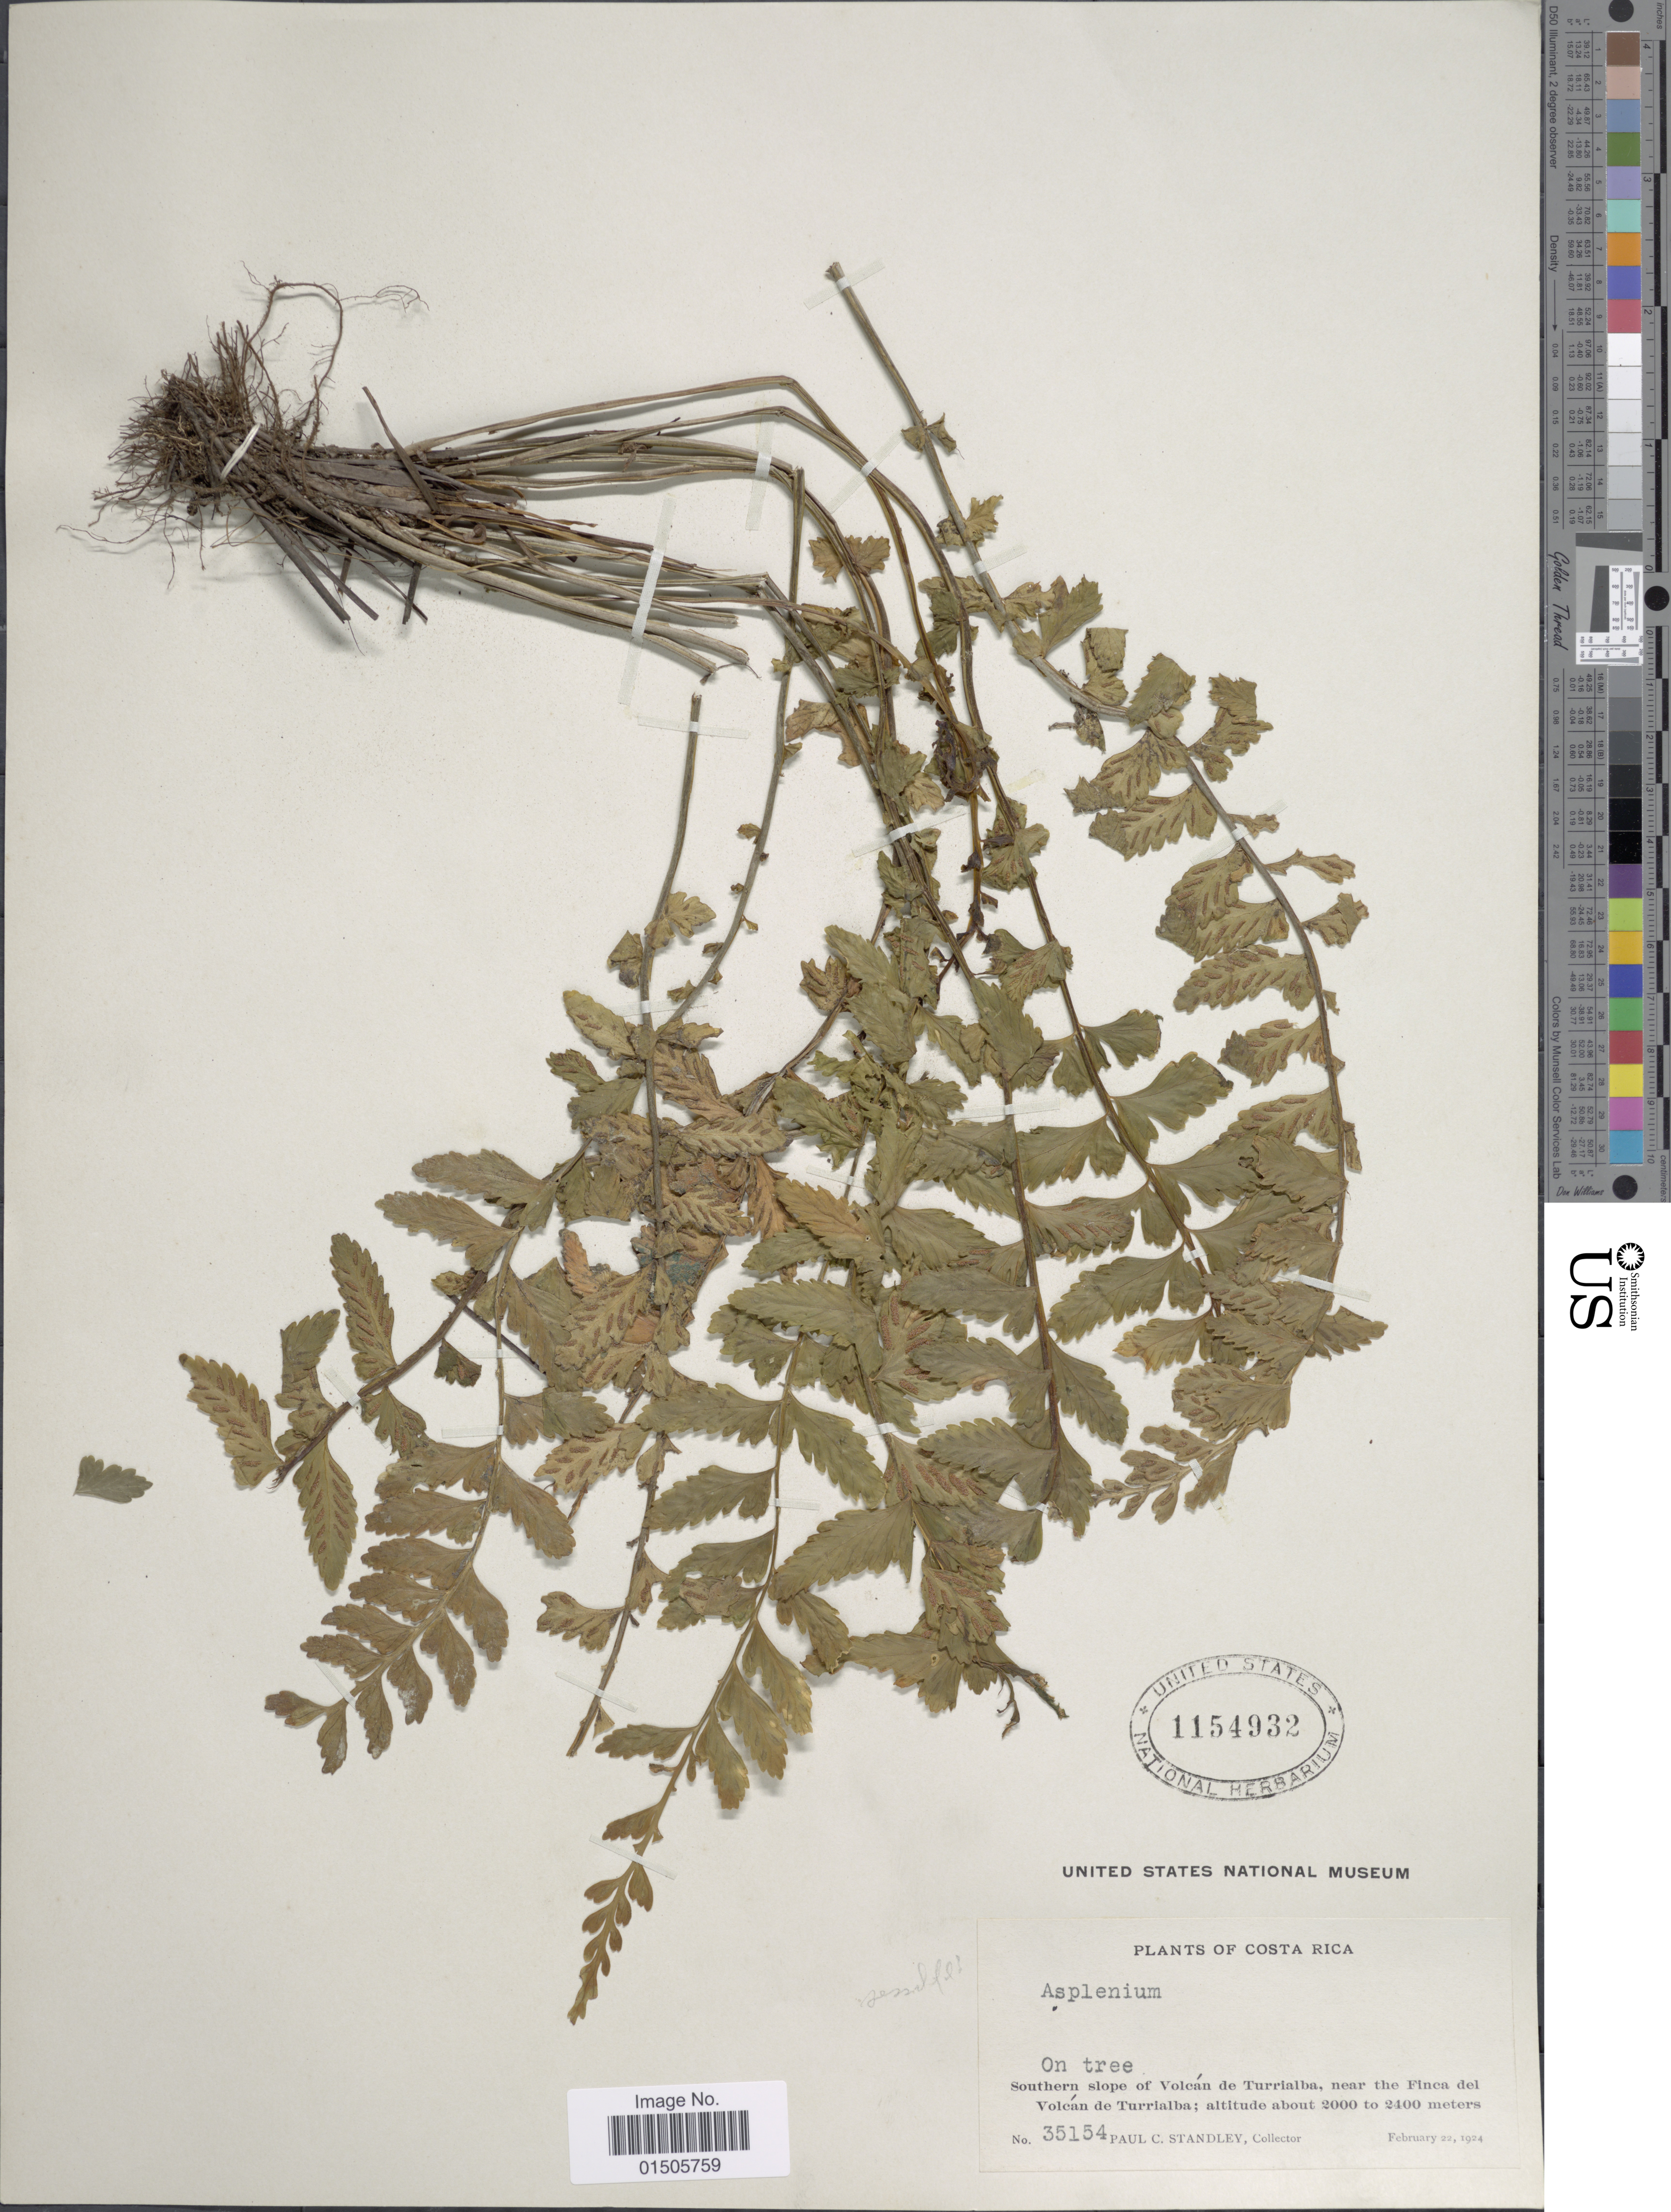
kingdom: Plantae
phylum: Tracheophyta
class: Polypodiopsida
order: Polypodiales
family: Aspleniaceae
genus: Asplenium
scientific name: Asplenium barbaense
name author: Hieron.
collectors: P. C. Standley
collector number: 35154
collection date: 1924-02-22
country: Costa Rica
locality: Southern slope of Volcan de Turrialba, near the Finca del Volcan de Turrialba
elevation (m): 2000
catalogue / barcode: US 1154932